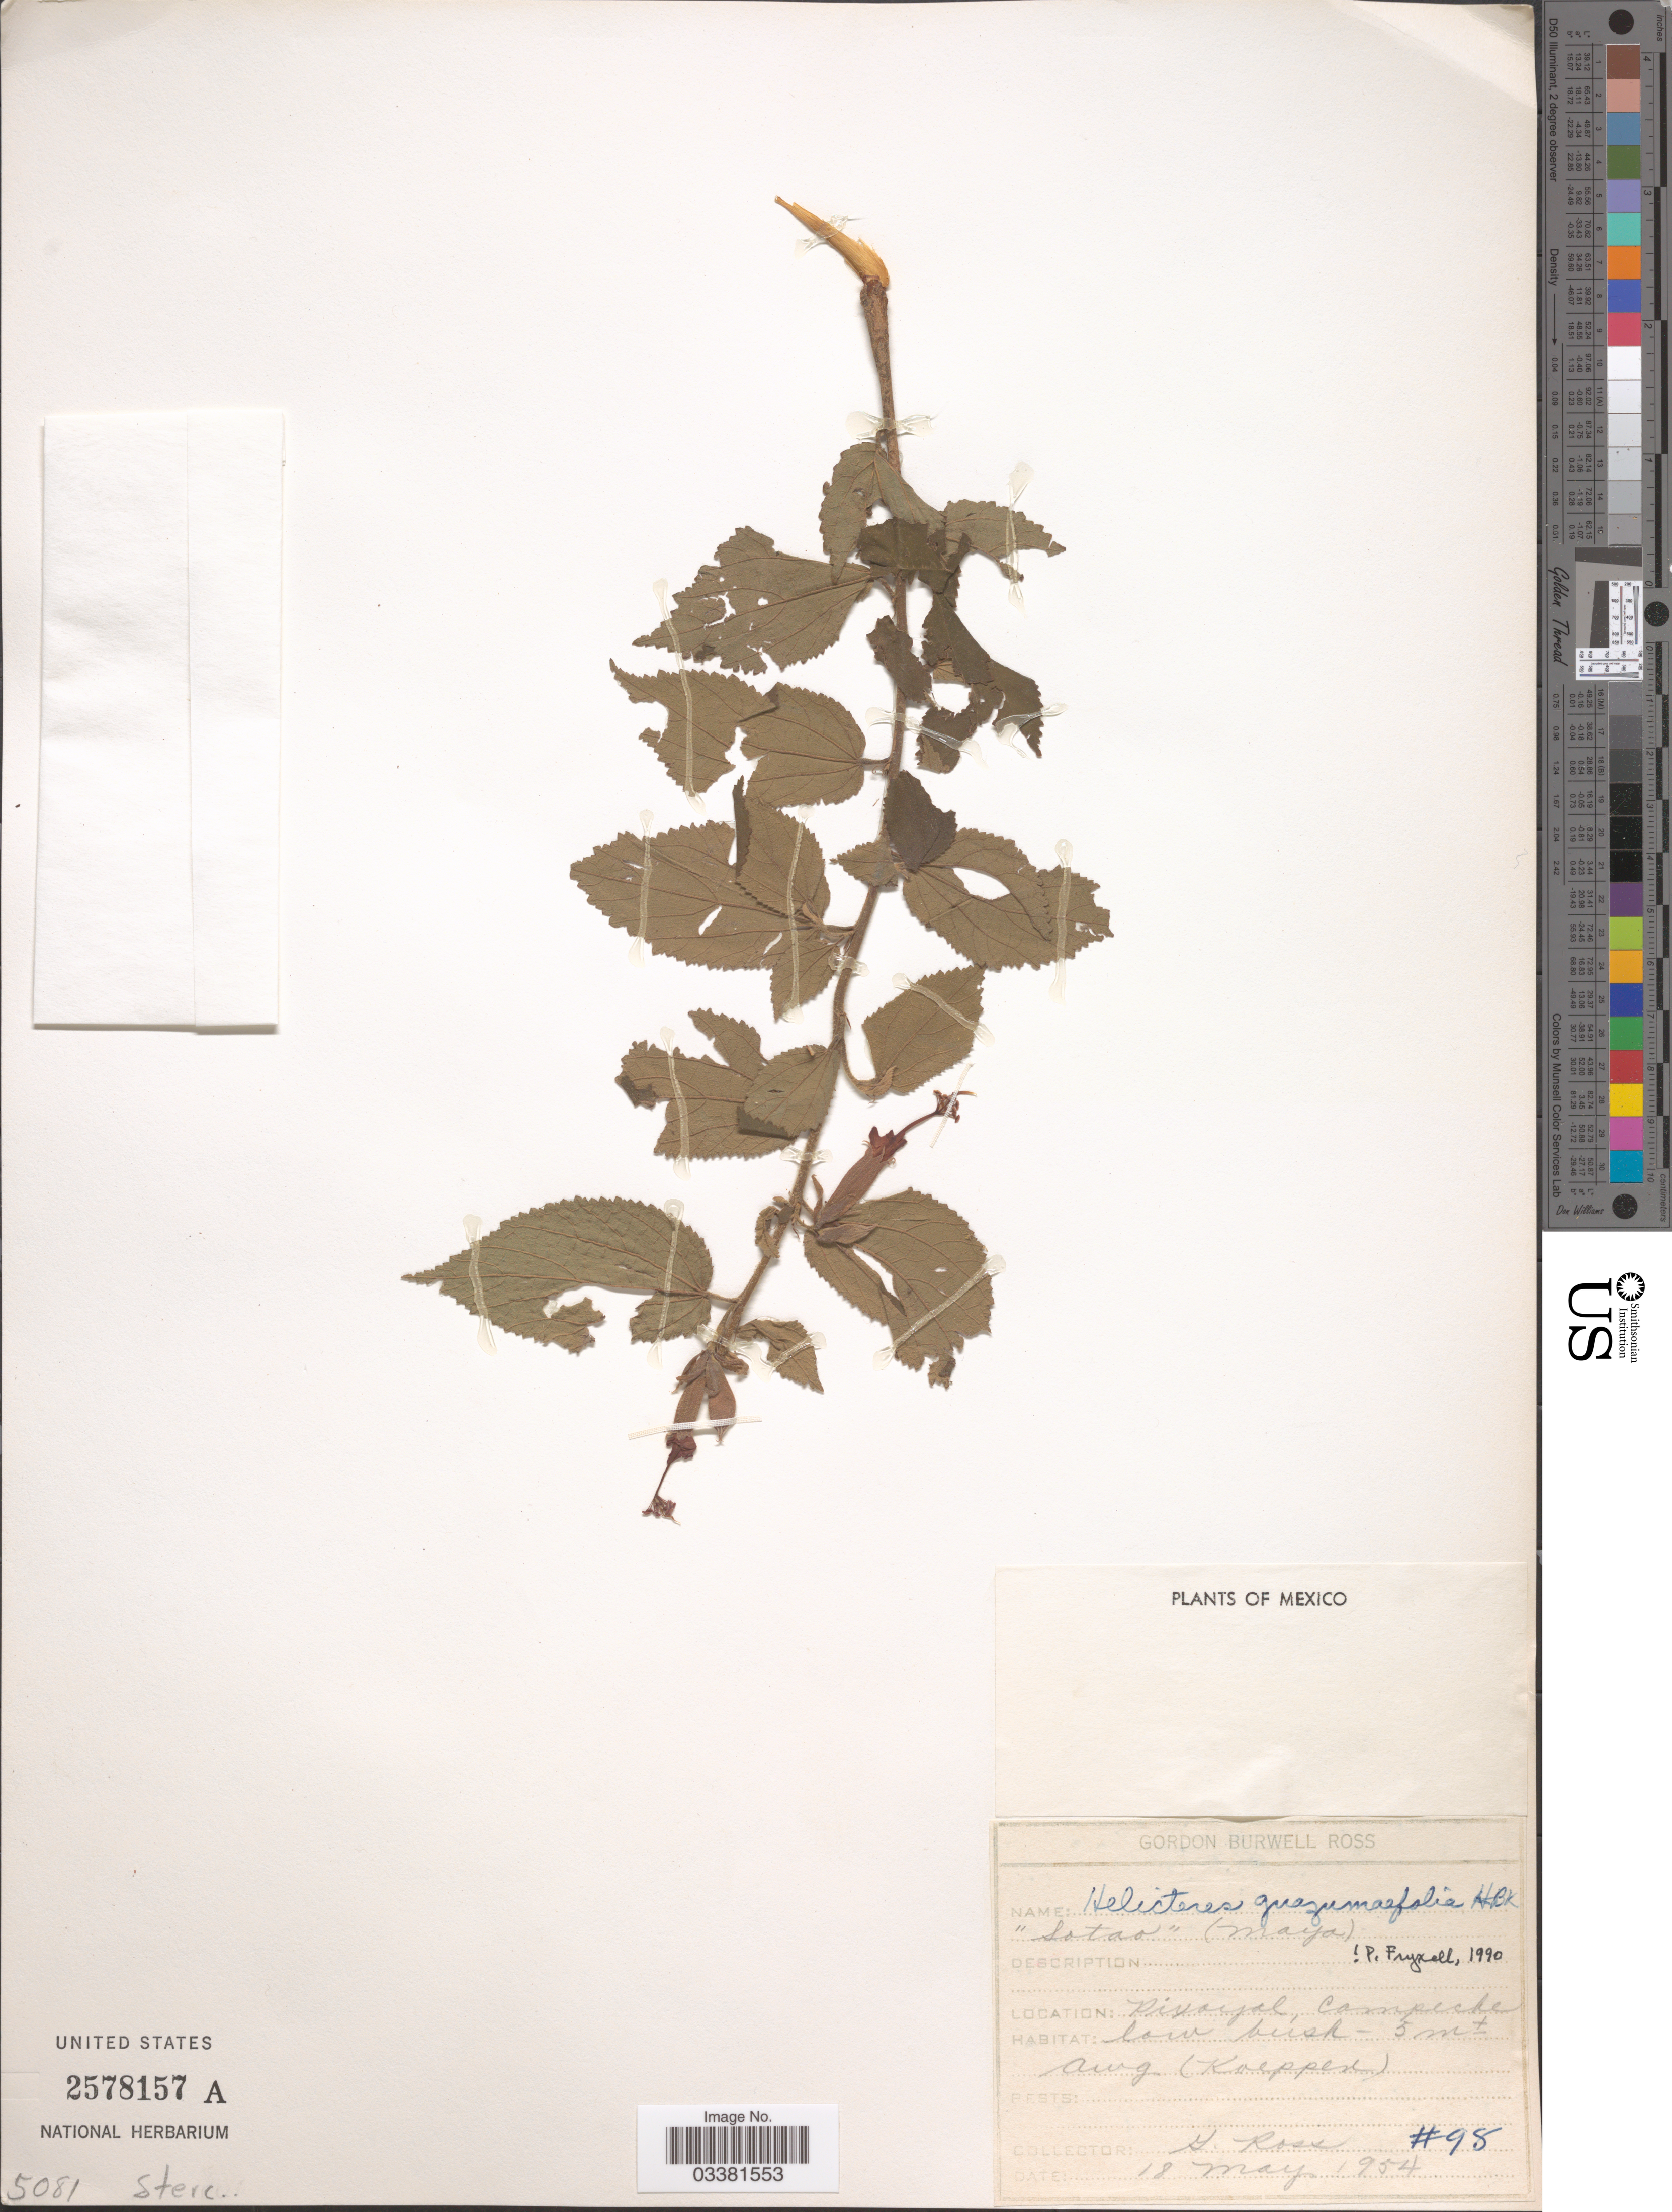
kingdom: Plantae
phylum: Tracheophyta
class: Magnoliopsida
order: Malvales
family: Malvaceae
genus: Helicteres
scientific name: Helicteres guazumifolia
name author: Kunth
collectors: G. B. Ross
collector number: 98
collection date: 1954-05-18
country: Mexico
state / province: Campeche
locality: Pixoyal.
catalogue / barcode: US 2578157A